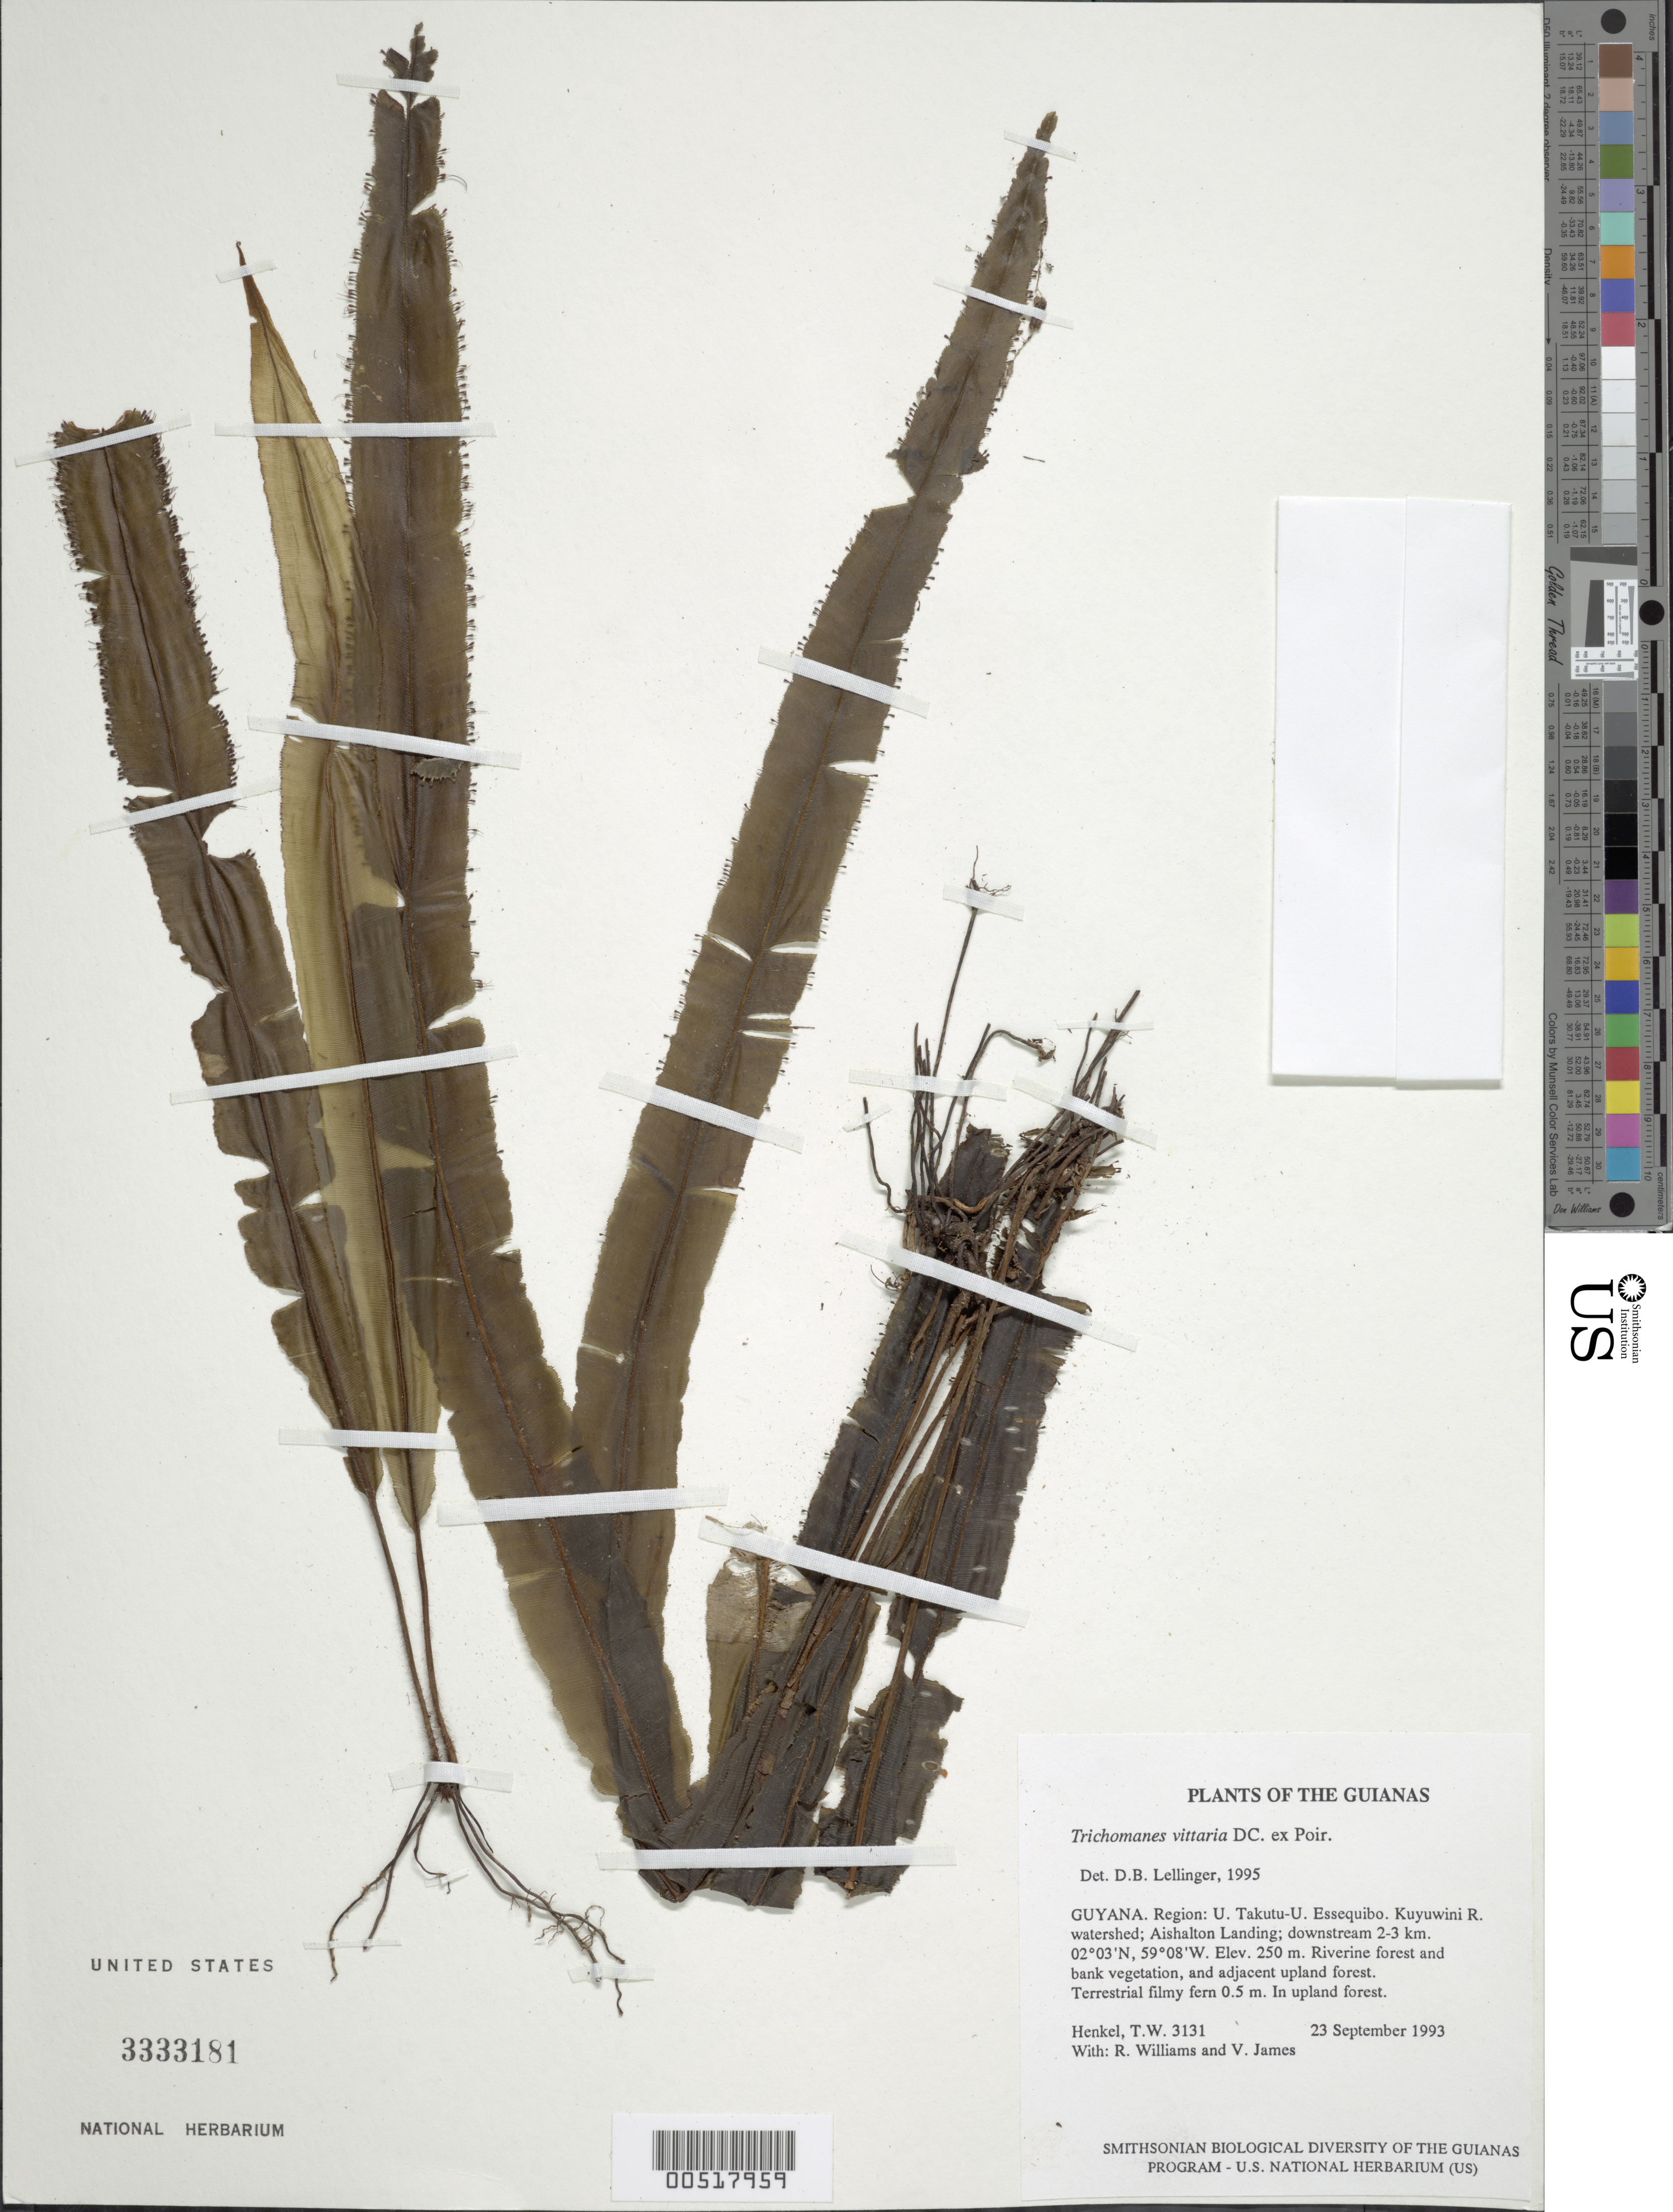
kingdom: Plantae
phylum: Tracheophyta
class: Polypodiopsida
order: Hymenophyllales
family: Hymenophyllaceae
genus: Trichomanes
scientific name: Trichomanes vittaria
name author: DC. ex Poir.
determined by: Lellinger, David B., (BOT), Smithsonian Institution - National Museum of Natural History (UNITED STATES)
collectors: T. Henkel, R. Williams & V. James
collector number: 3131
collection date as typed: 23 September 1993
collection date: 1993-09-23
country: Guyana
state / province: U. Takutu-U. Essequibo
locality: Kuyuwini R. watershed; Aishalton Landing; downstream 2-3 km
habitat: Riverine forest and bank vegetation, and adjacent upland forest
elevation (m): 250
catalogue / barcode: US 3333181